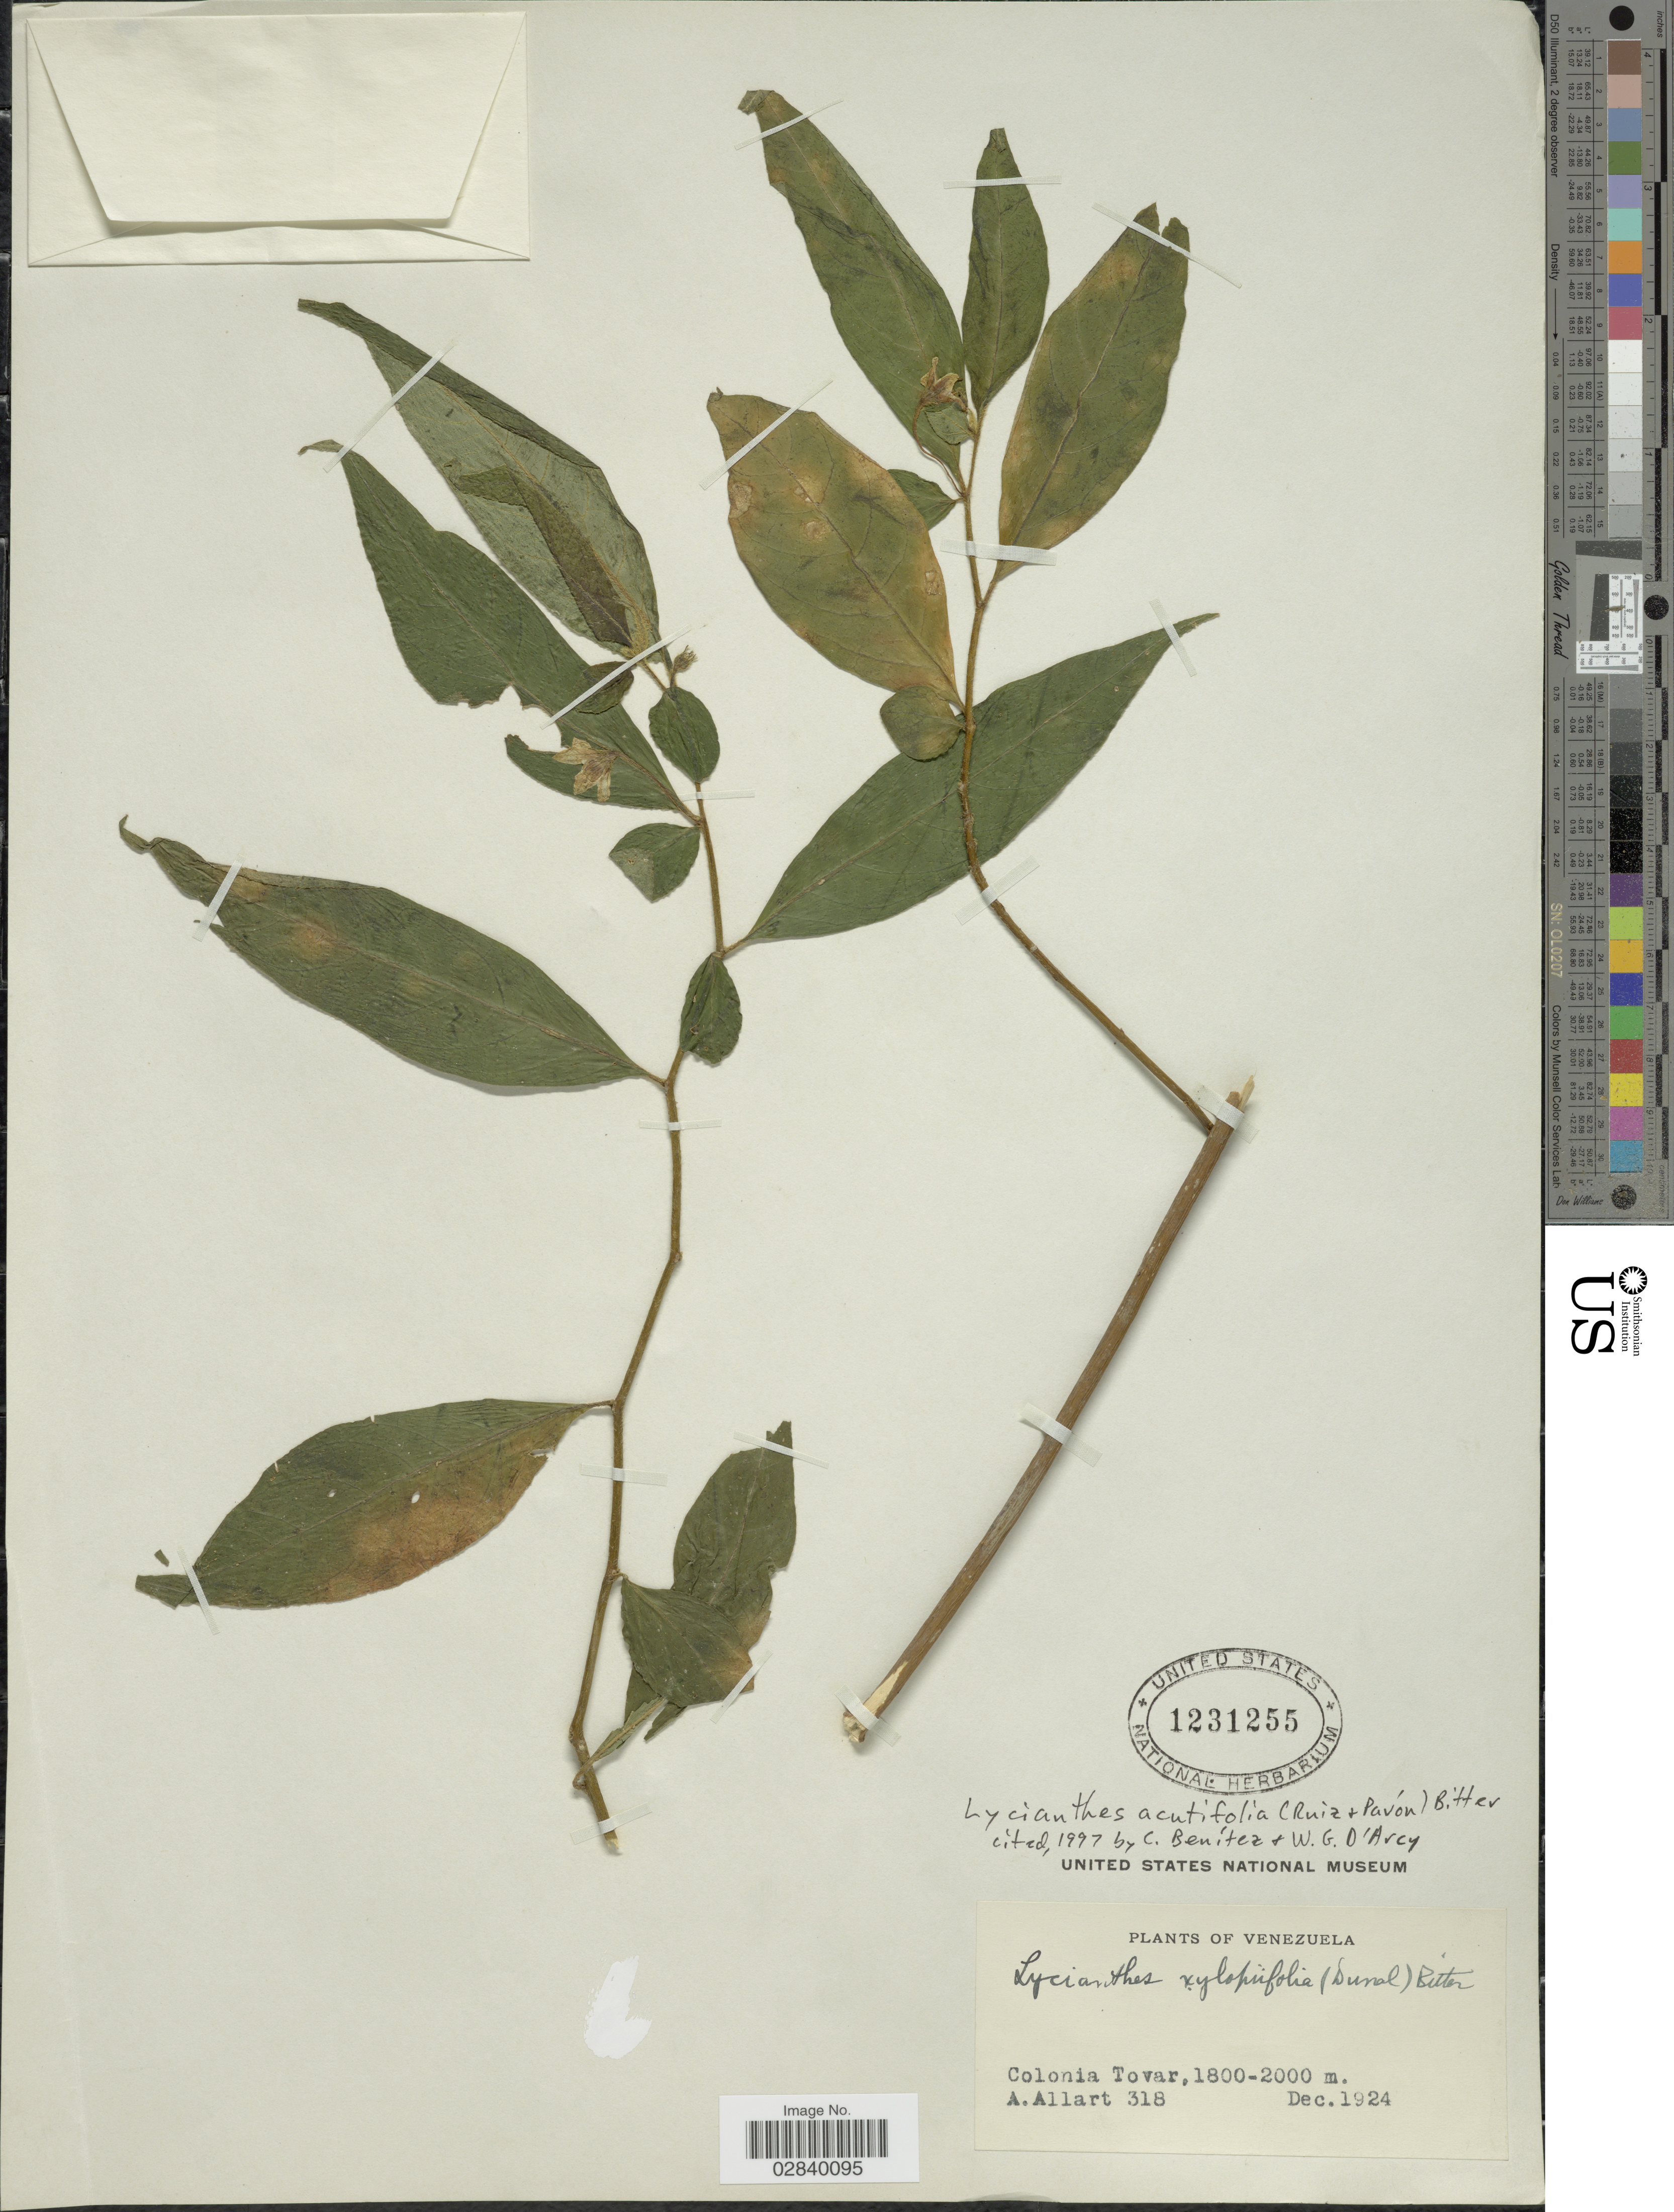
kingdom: Plantae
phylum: Tracheophyta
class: Magnoliopsida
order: Solanales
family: Solanaceae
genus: Lycianthes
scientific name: Lycianthes acutifolia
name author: (Ruiz & Pav.) Bitter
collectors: A. Allart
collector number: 318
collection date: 1924-12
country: Venezuela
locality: Colonia Tovar.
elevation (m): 1800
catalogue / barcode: US 1231255